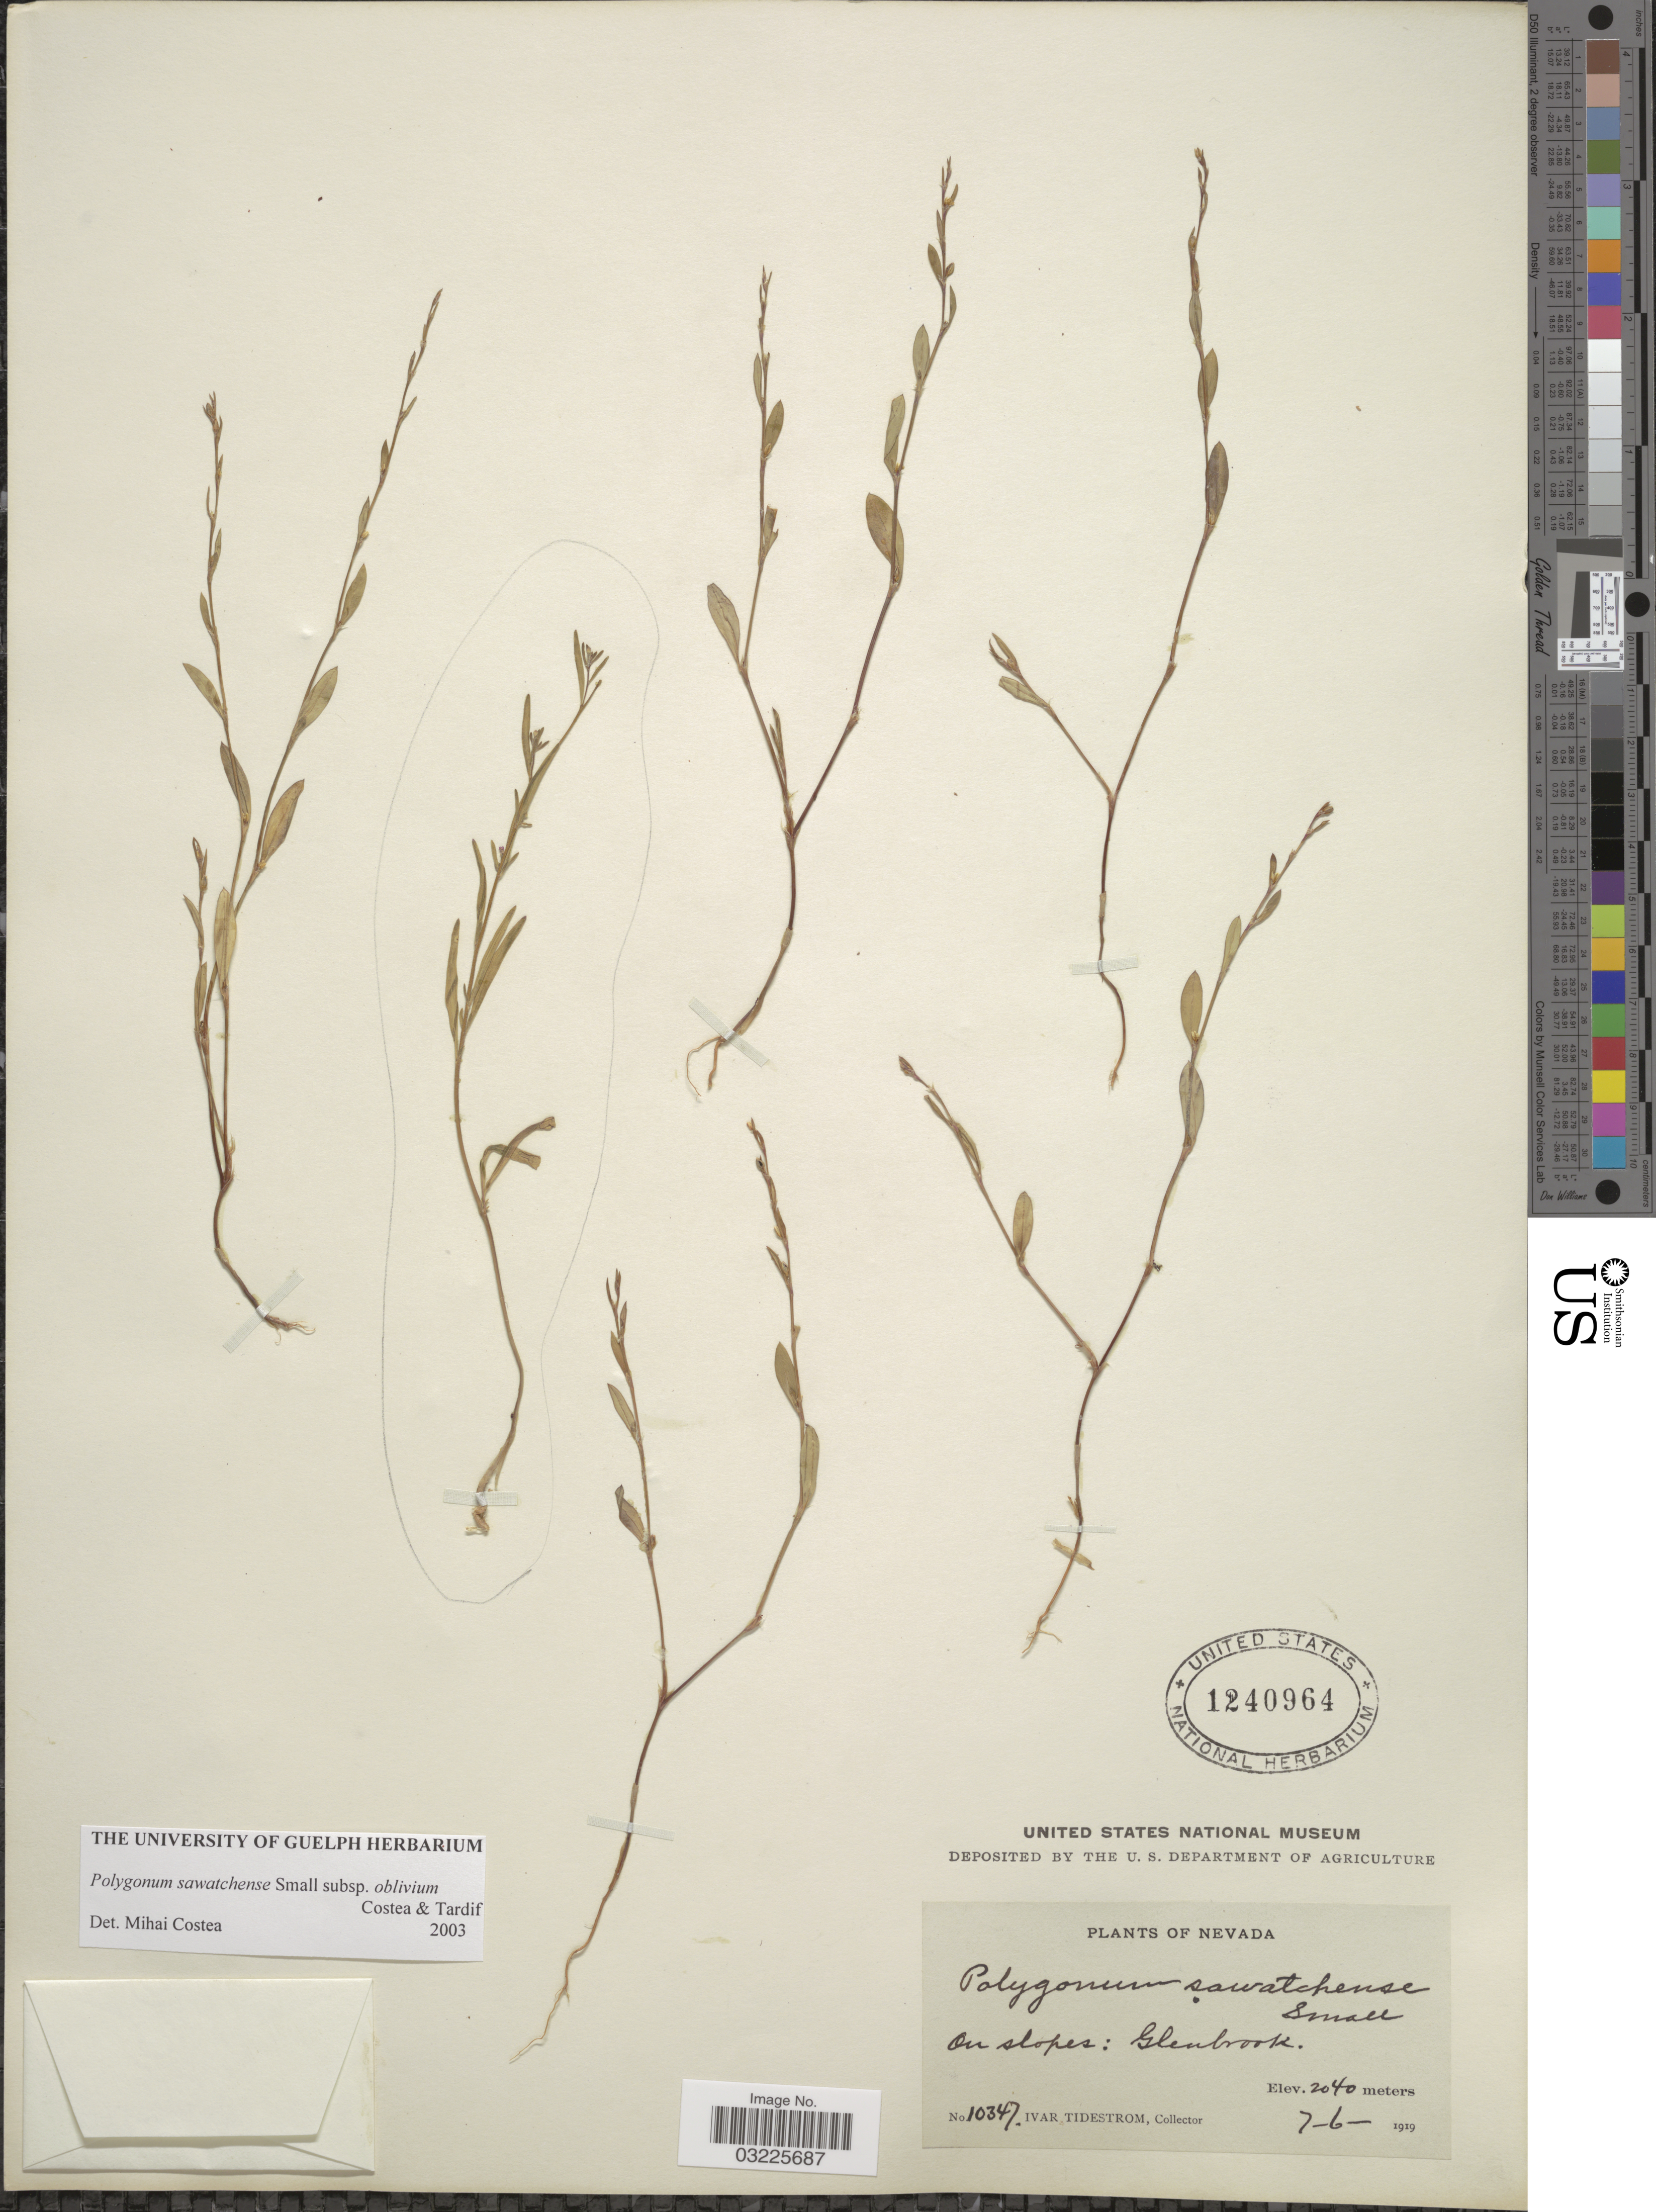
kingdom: Plantae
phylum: Tracheophyta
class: Magnoliopsida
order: Caryophyllales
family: Polygonaceae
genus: Polygonum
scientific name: Polygonum sawatchense subsp. oblivium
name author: Costea & Tardif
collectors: I. F. Tidestrom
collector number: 10347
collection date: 1919-07-06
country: United States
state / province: Nevada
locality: On slopes: Glenbrook.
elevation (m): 2040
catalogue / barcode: US 1240964